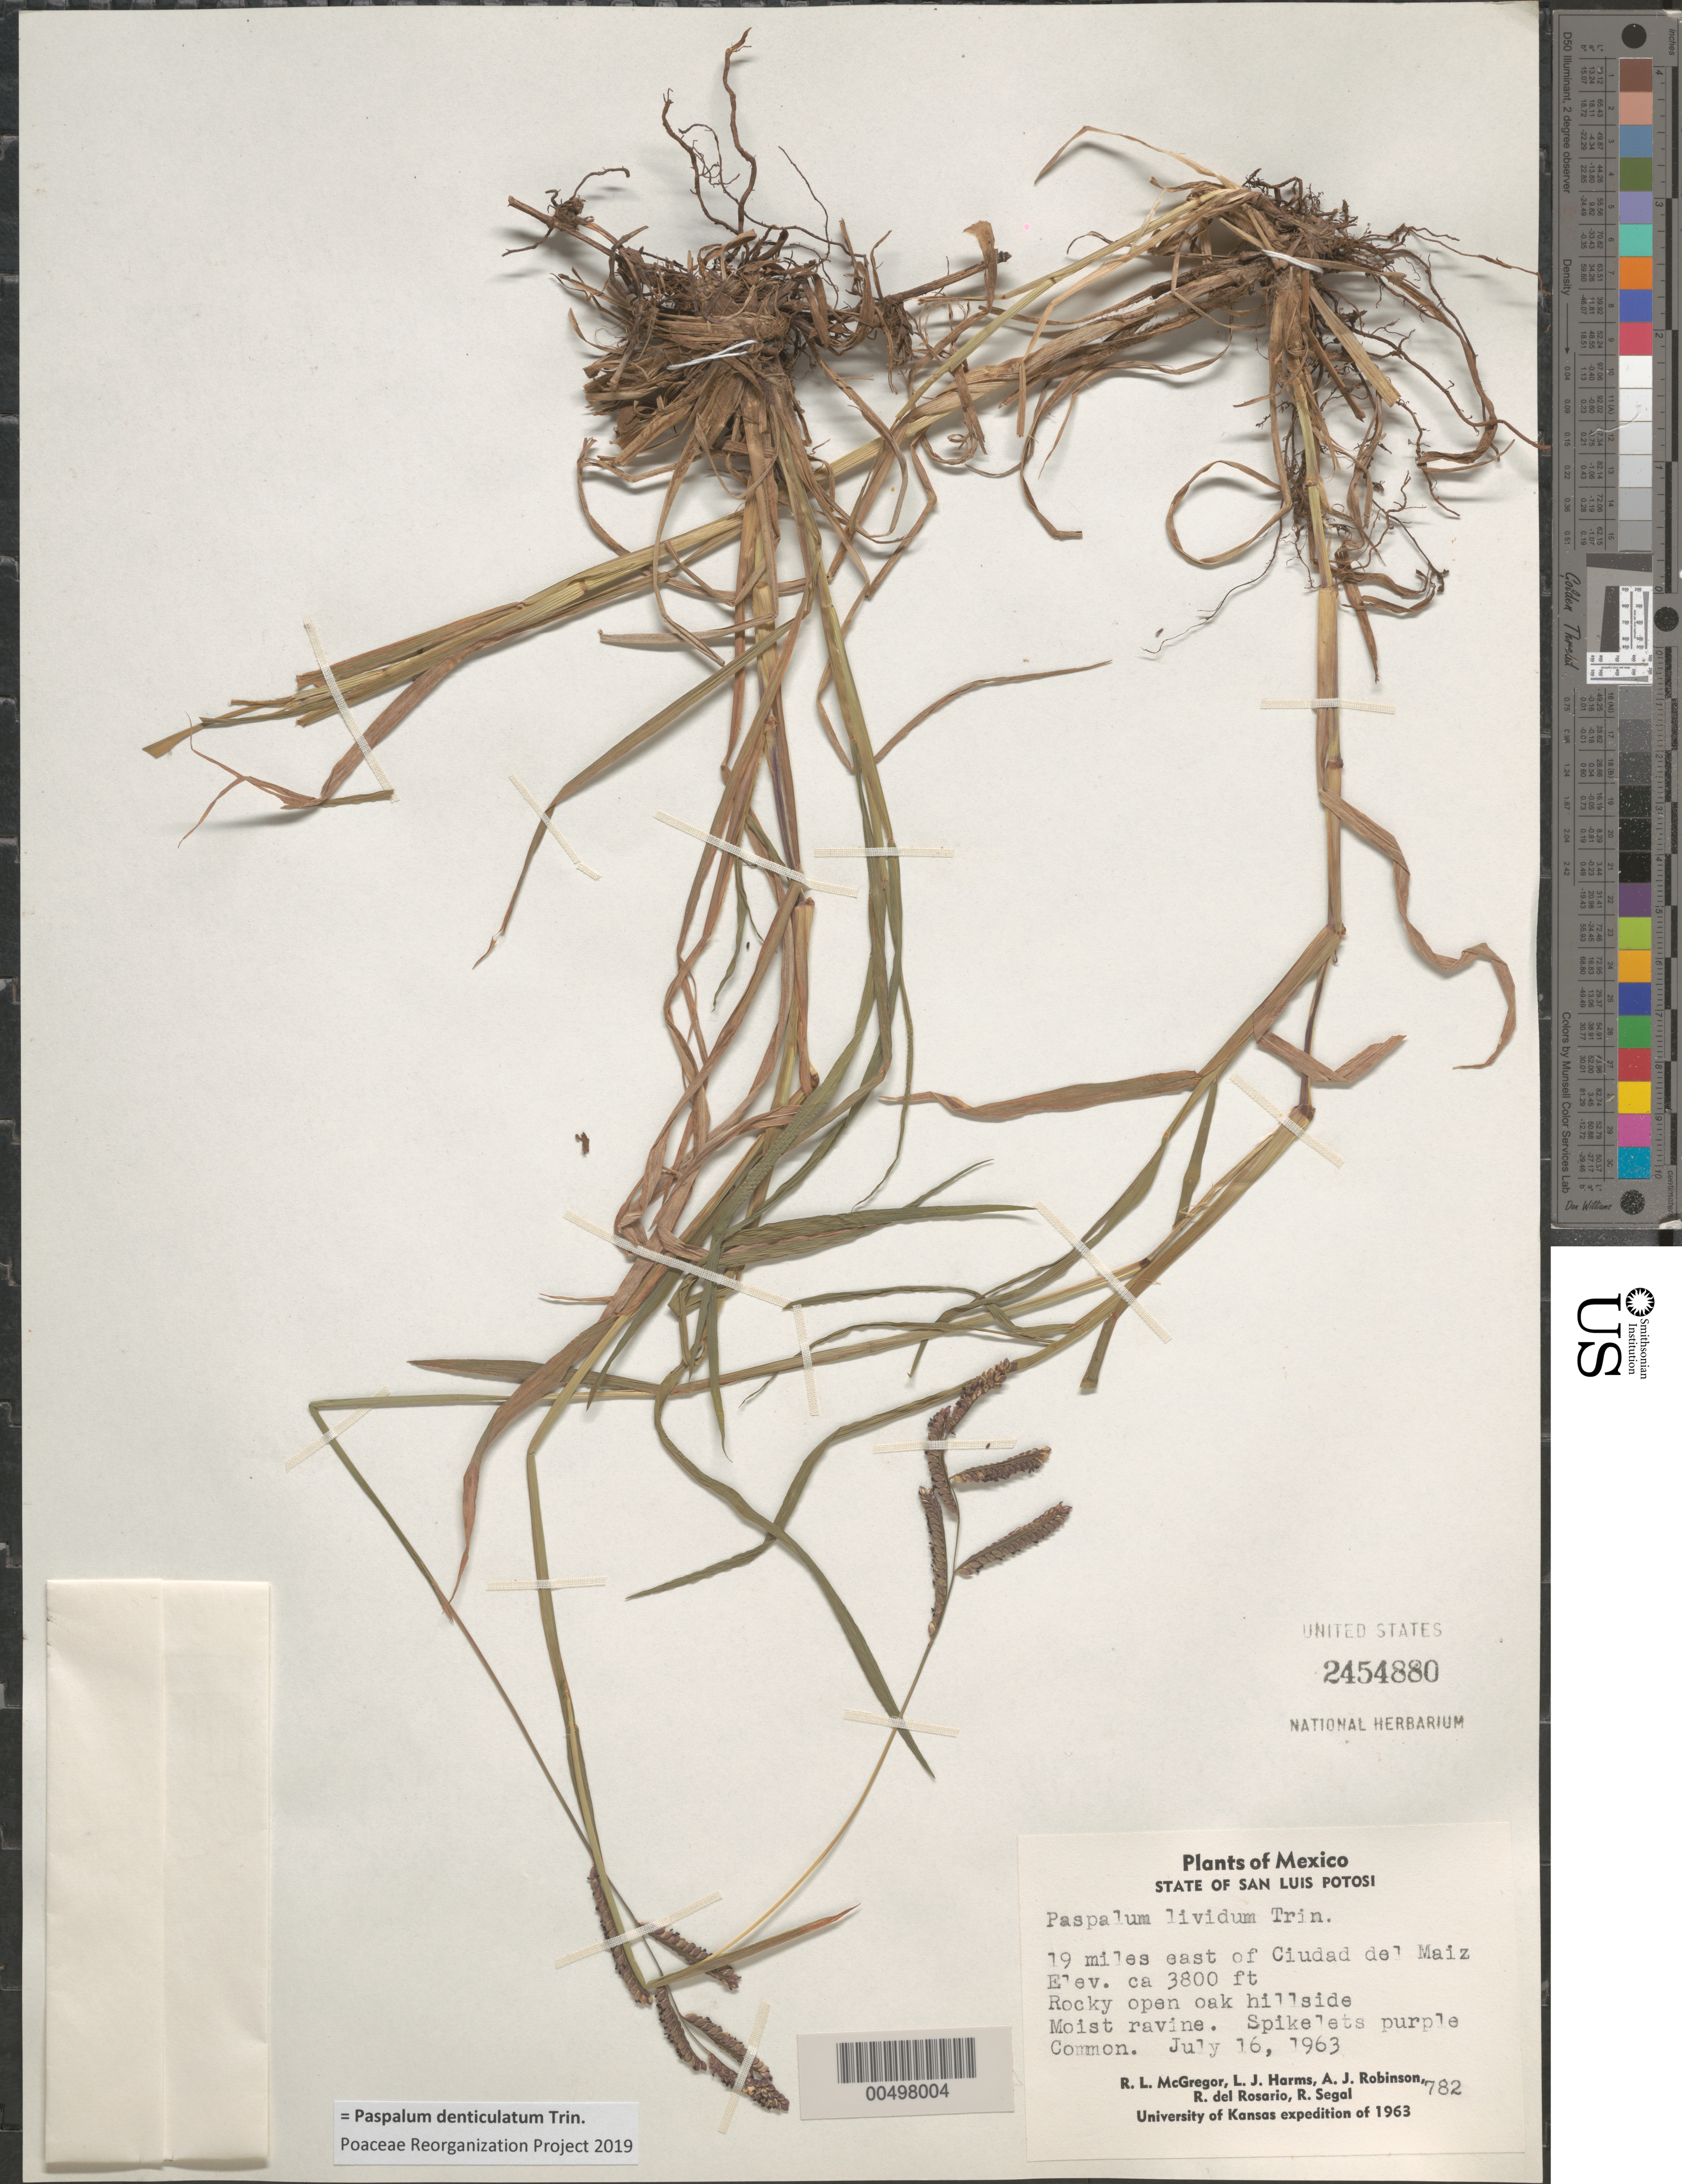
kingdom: Plantae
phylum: Tracheophyta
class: Liliopsida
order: Poales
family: Poaceae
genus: Paspalum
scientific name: Paspalum lividum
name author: Trin. in Schltdl.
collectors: R. McGregor, L. Harms, A. J. Robinson & R. Segal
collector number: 782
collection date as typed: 16 Jul 1963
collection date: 1963-07-16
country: Mexico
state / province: San Luis Potosi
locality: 19 mi E of Ciudad del Maiz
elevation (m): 1158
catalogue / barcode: US 2454880